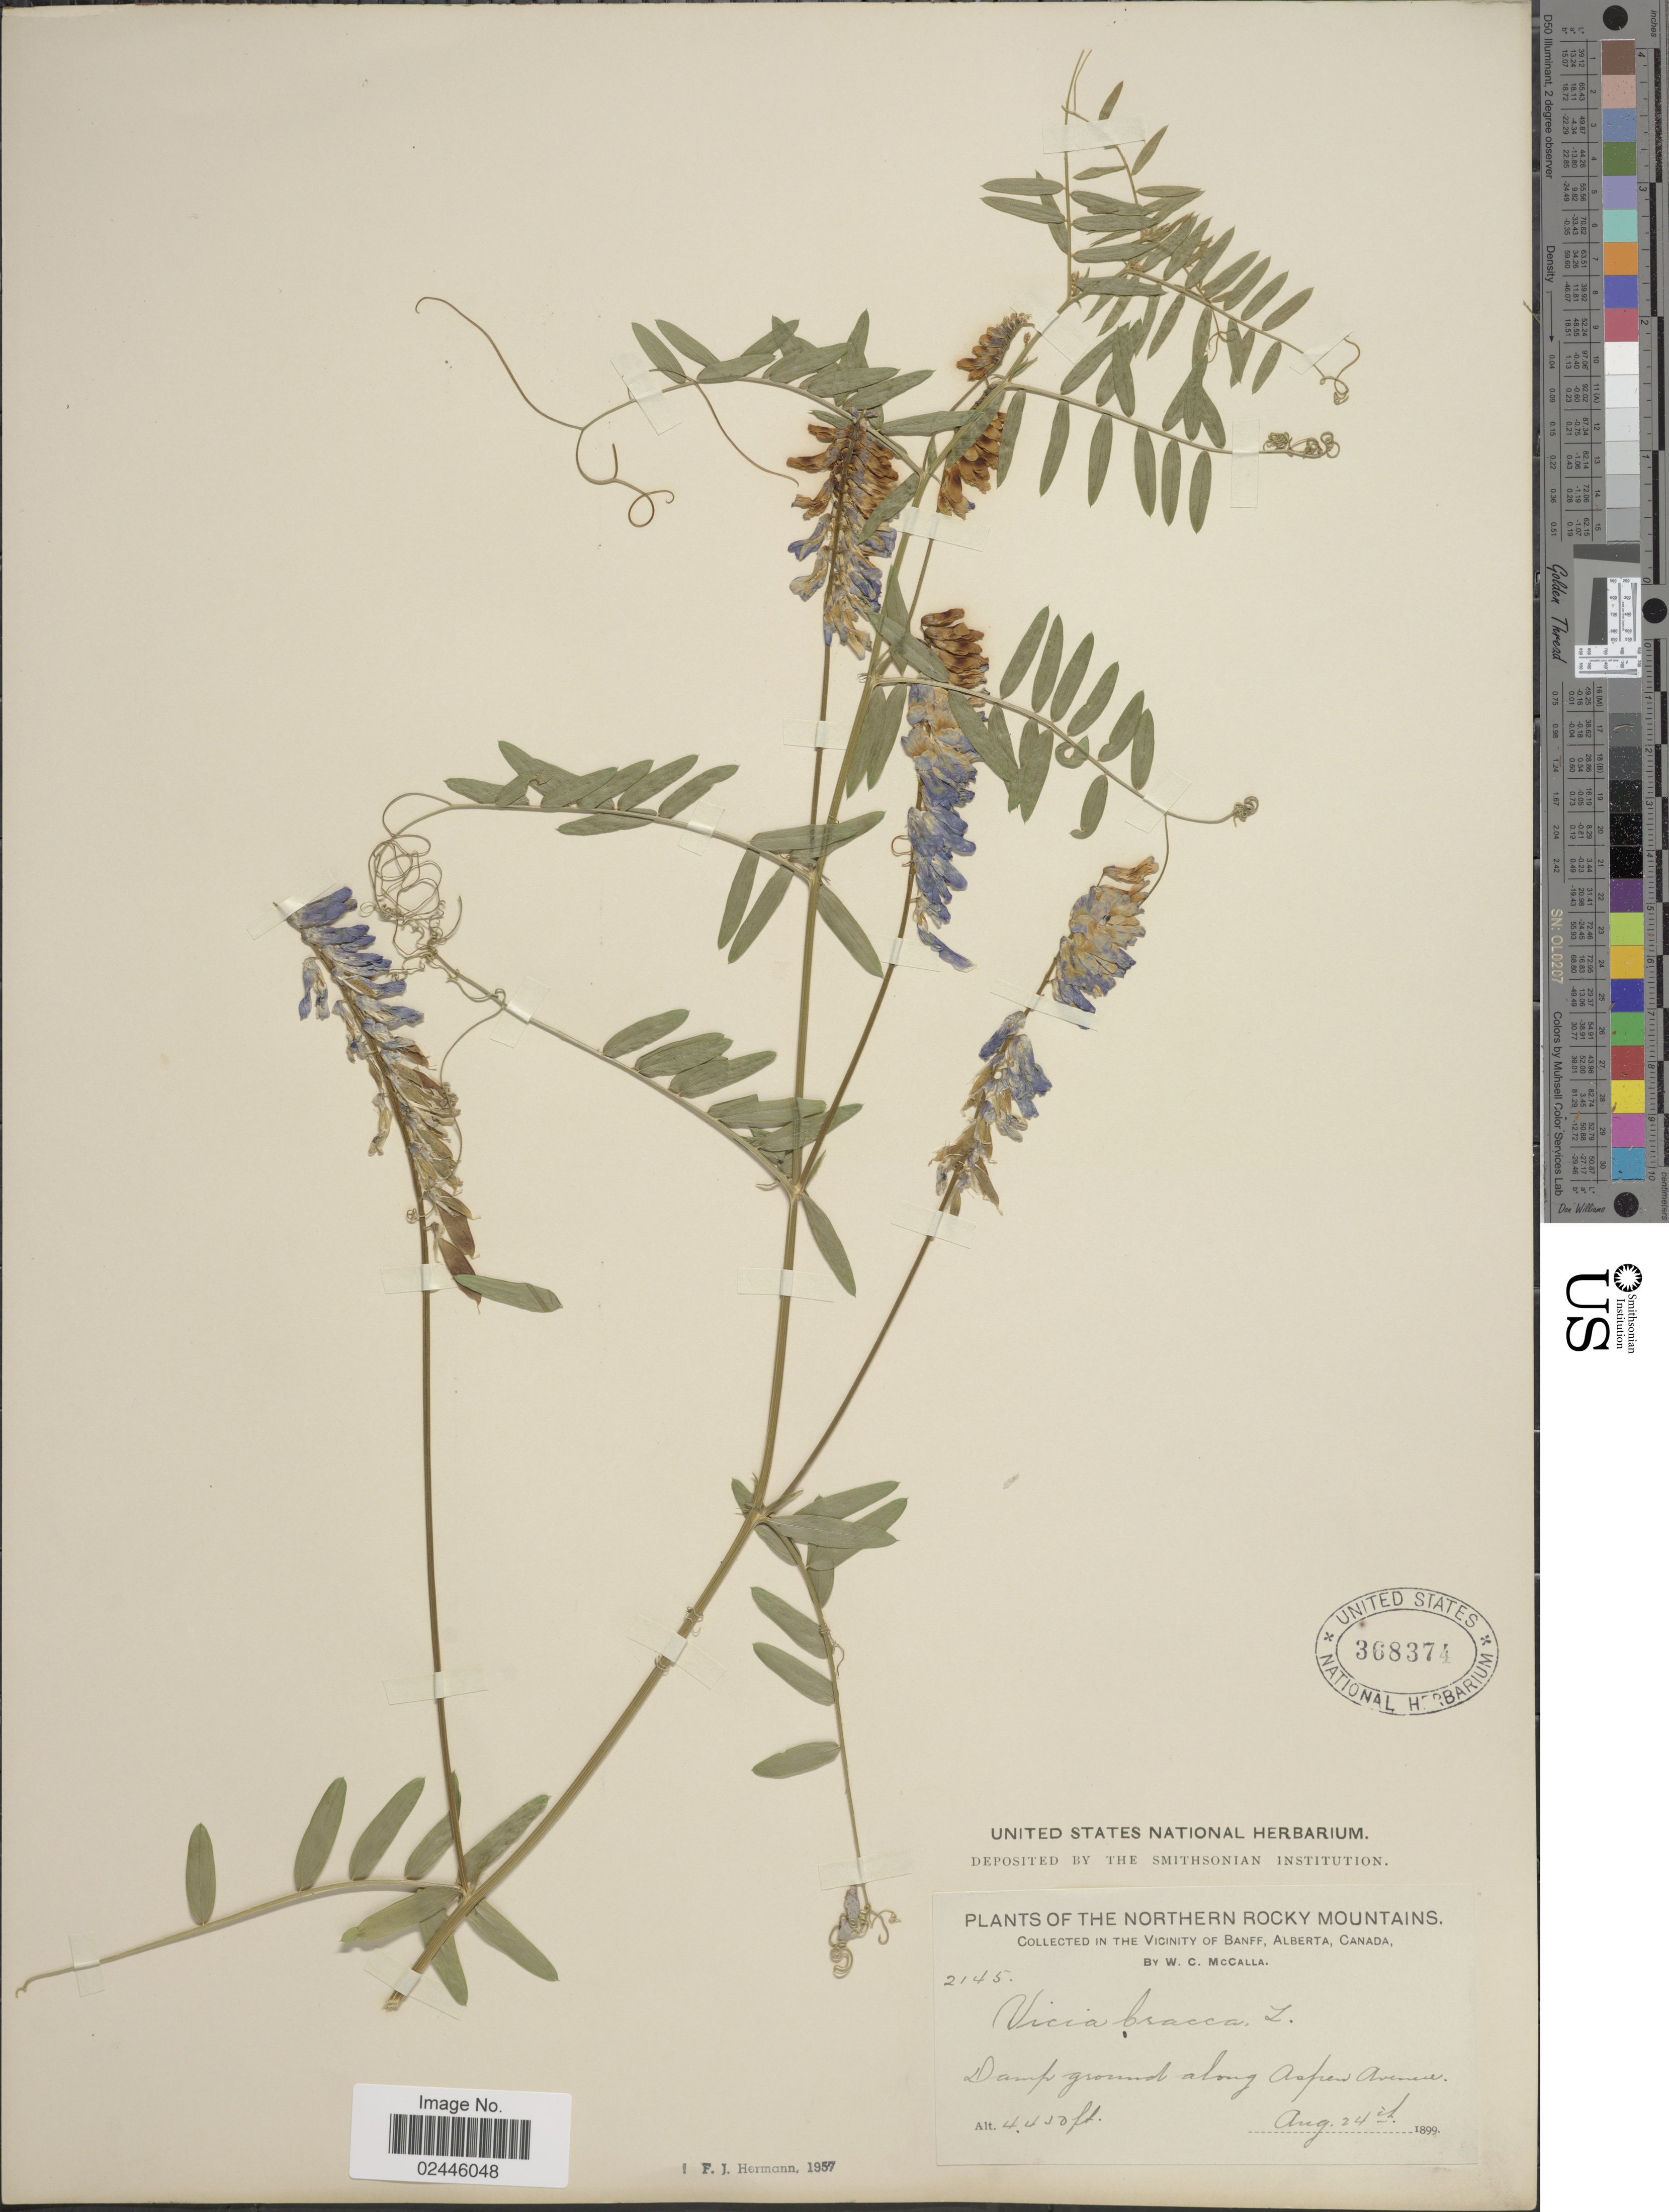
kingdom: Plantae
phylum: Tracheophyta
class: Magnoliopsida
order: Fabales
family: Fabaceae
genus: Vicia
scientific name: Vicia cracca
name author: L.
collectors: W. McCalla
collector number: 2145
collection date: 1899-08-24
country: Canada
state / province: Alberta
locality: Northern Rocky Mountains, in the Vicinity of Banff, damp ground along Aspen Avenue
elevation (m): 1356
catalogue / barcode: US 368374